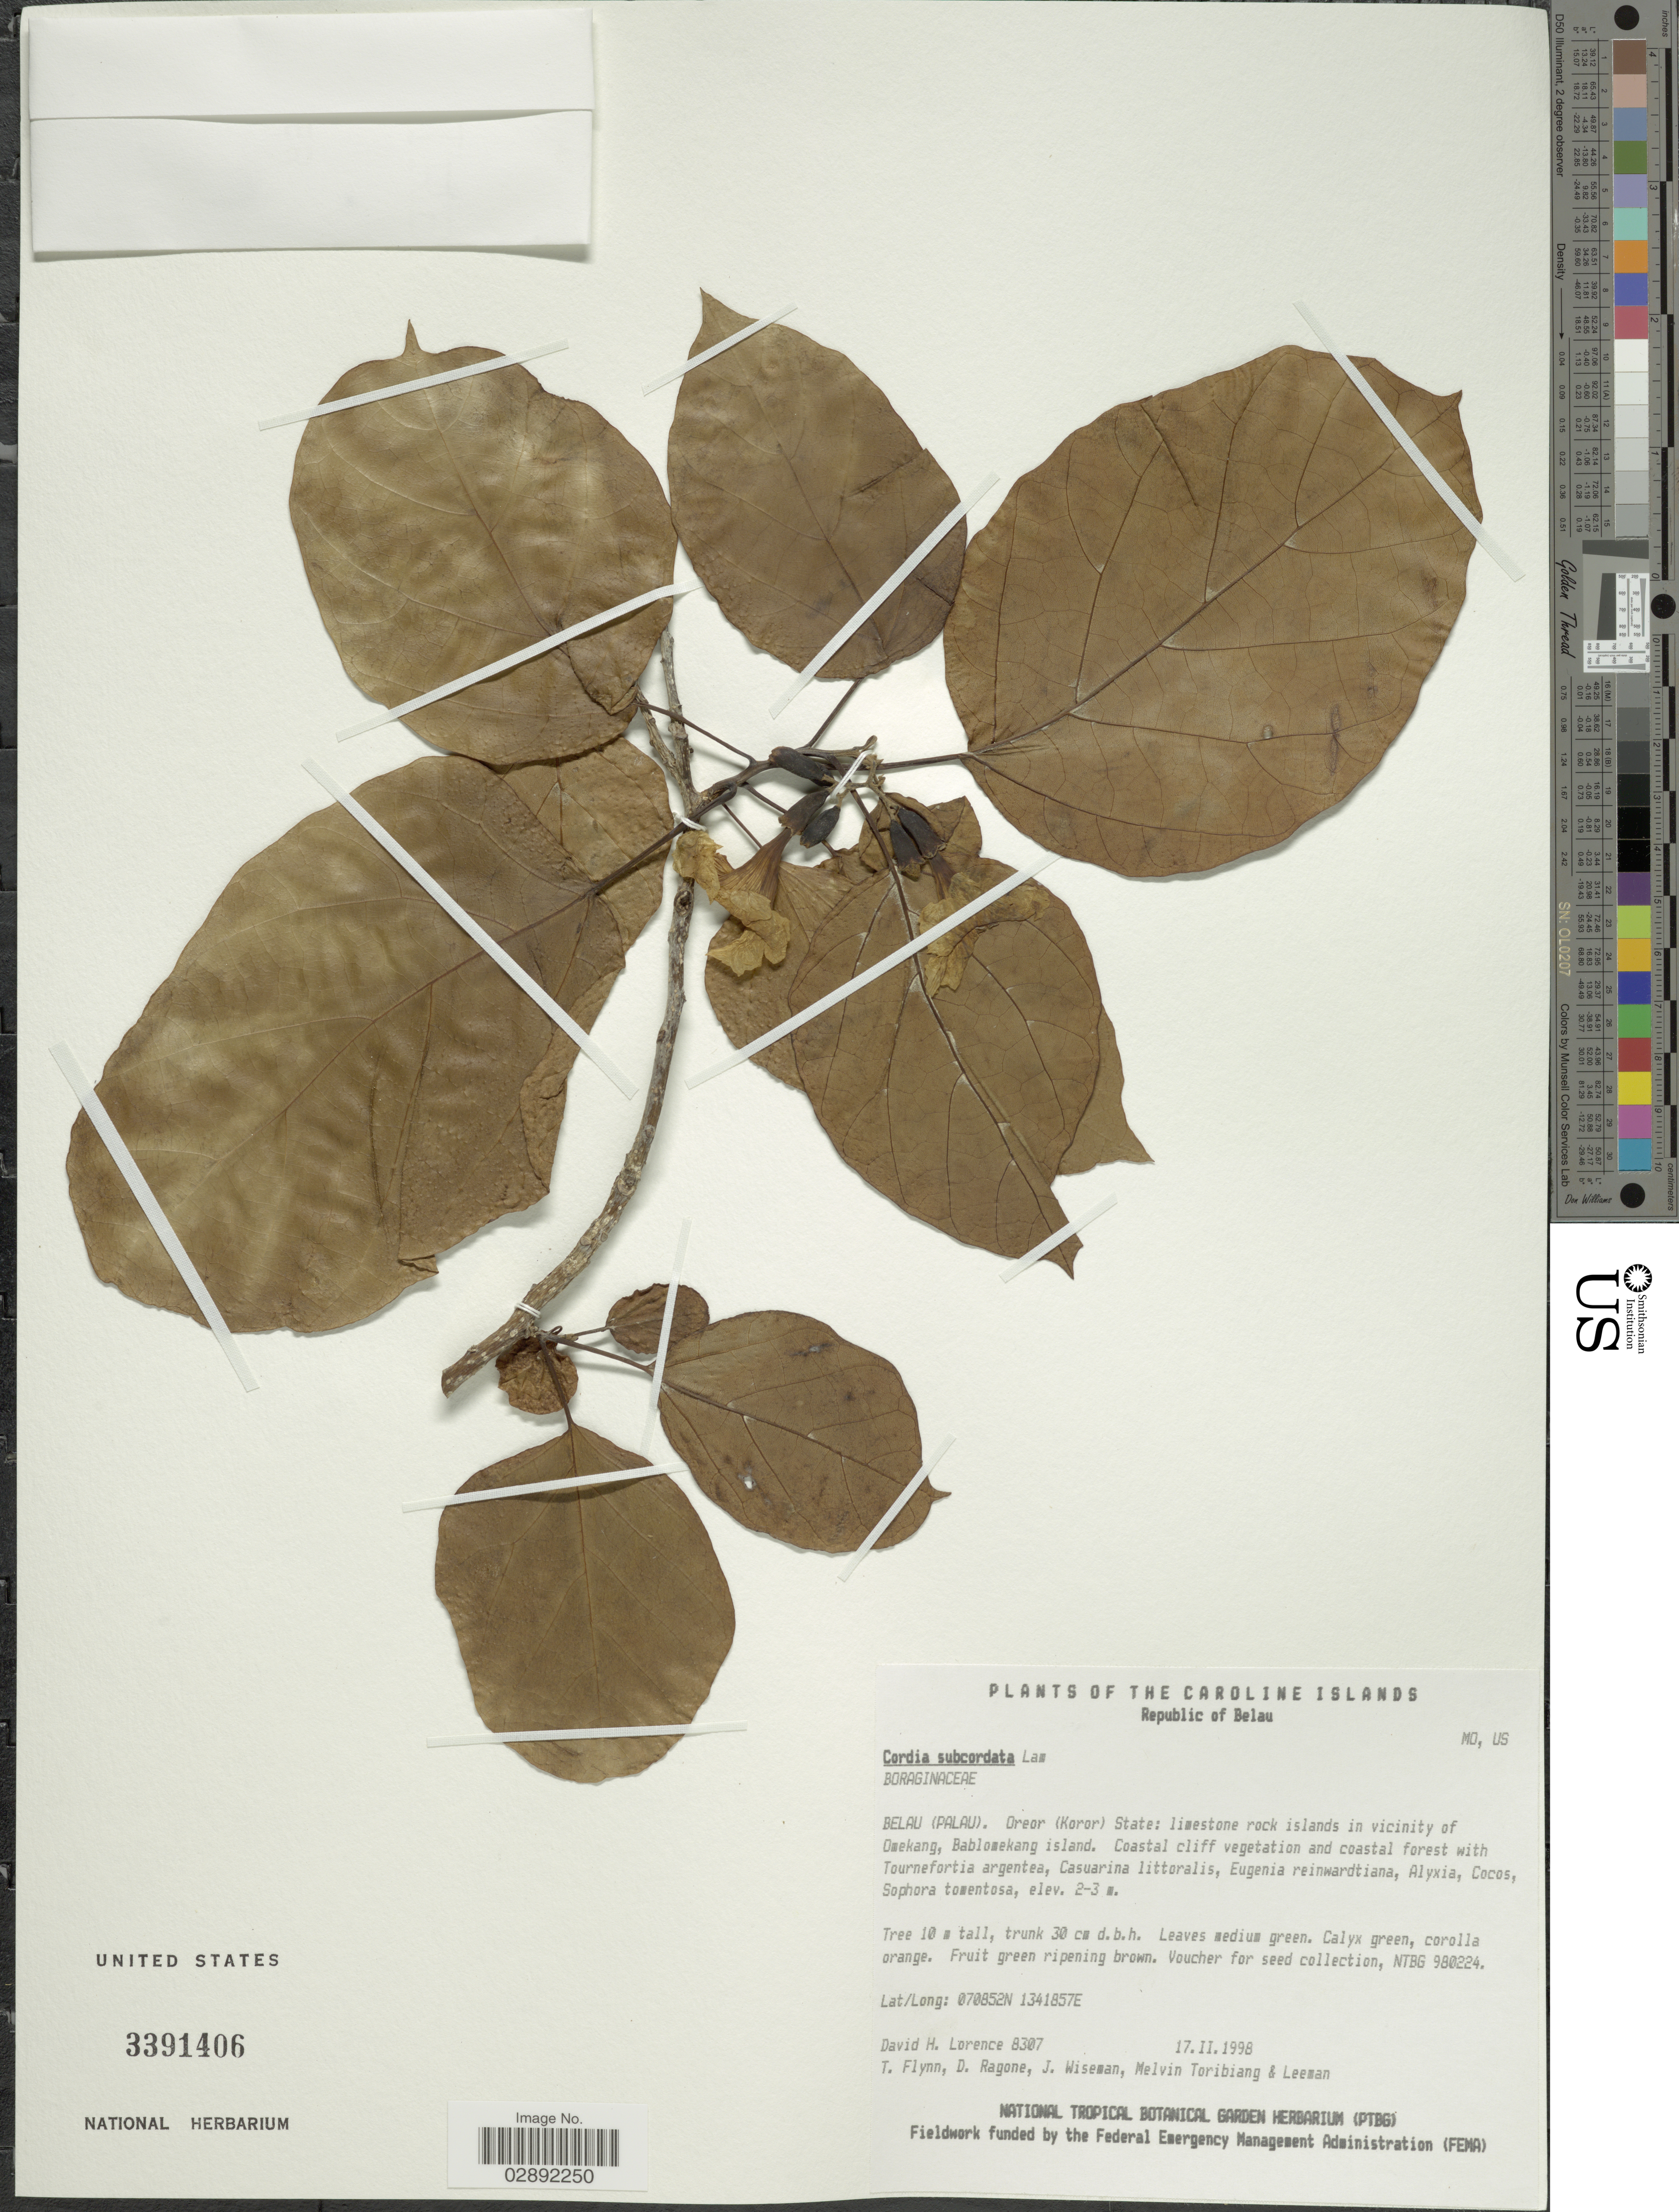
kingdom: Plantae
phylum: Tracheophyta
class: Magnoliopsida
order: Boraginales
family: Cordiaceae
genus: Cordia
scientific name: Cordia subcordata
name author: Lam.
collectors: D. Lorence, T. Flynn, D. Ragone, J. Wiseman & et al.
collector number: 8307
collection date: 1998-02-17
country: Palau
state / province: Koror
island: Bablomekang [Abappaomogan]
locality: Oreor (Koror) State: limestone rock islands in vicinity of Omekang, Bablomekang island.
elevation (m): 2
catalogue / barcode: US 3391406